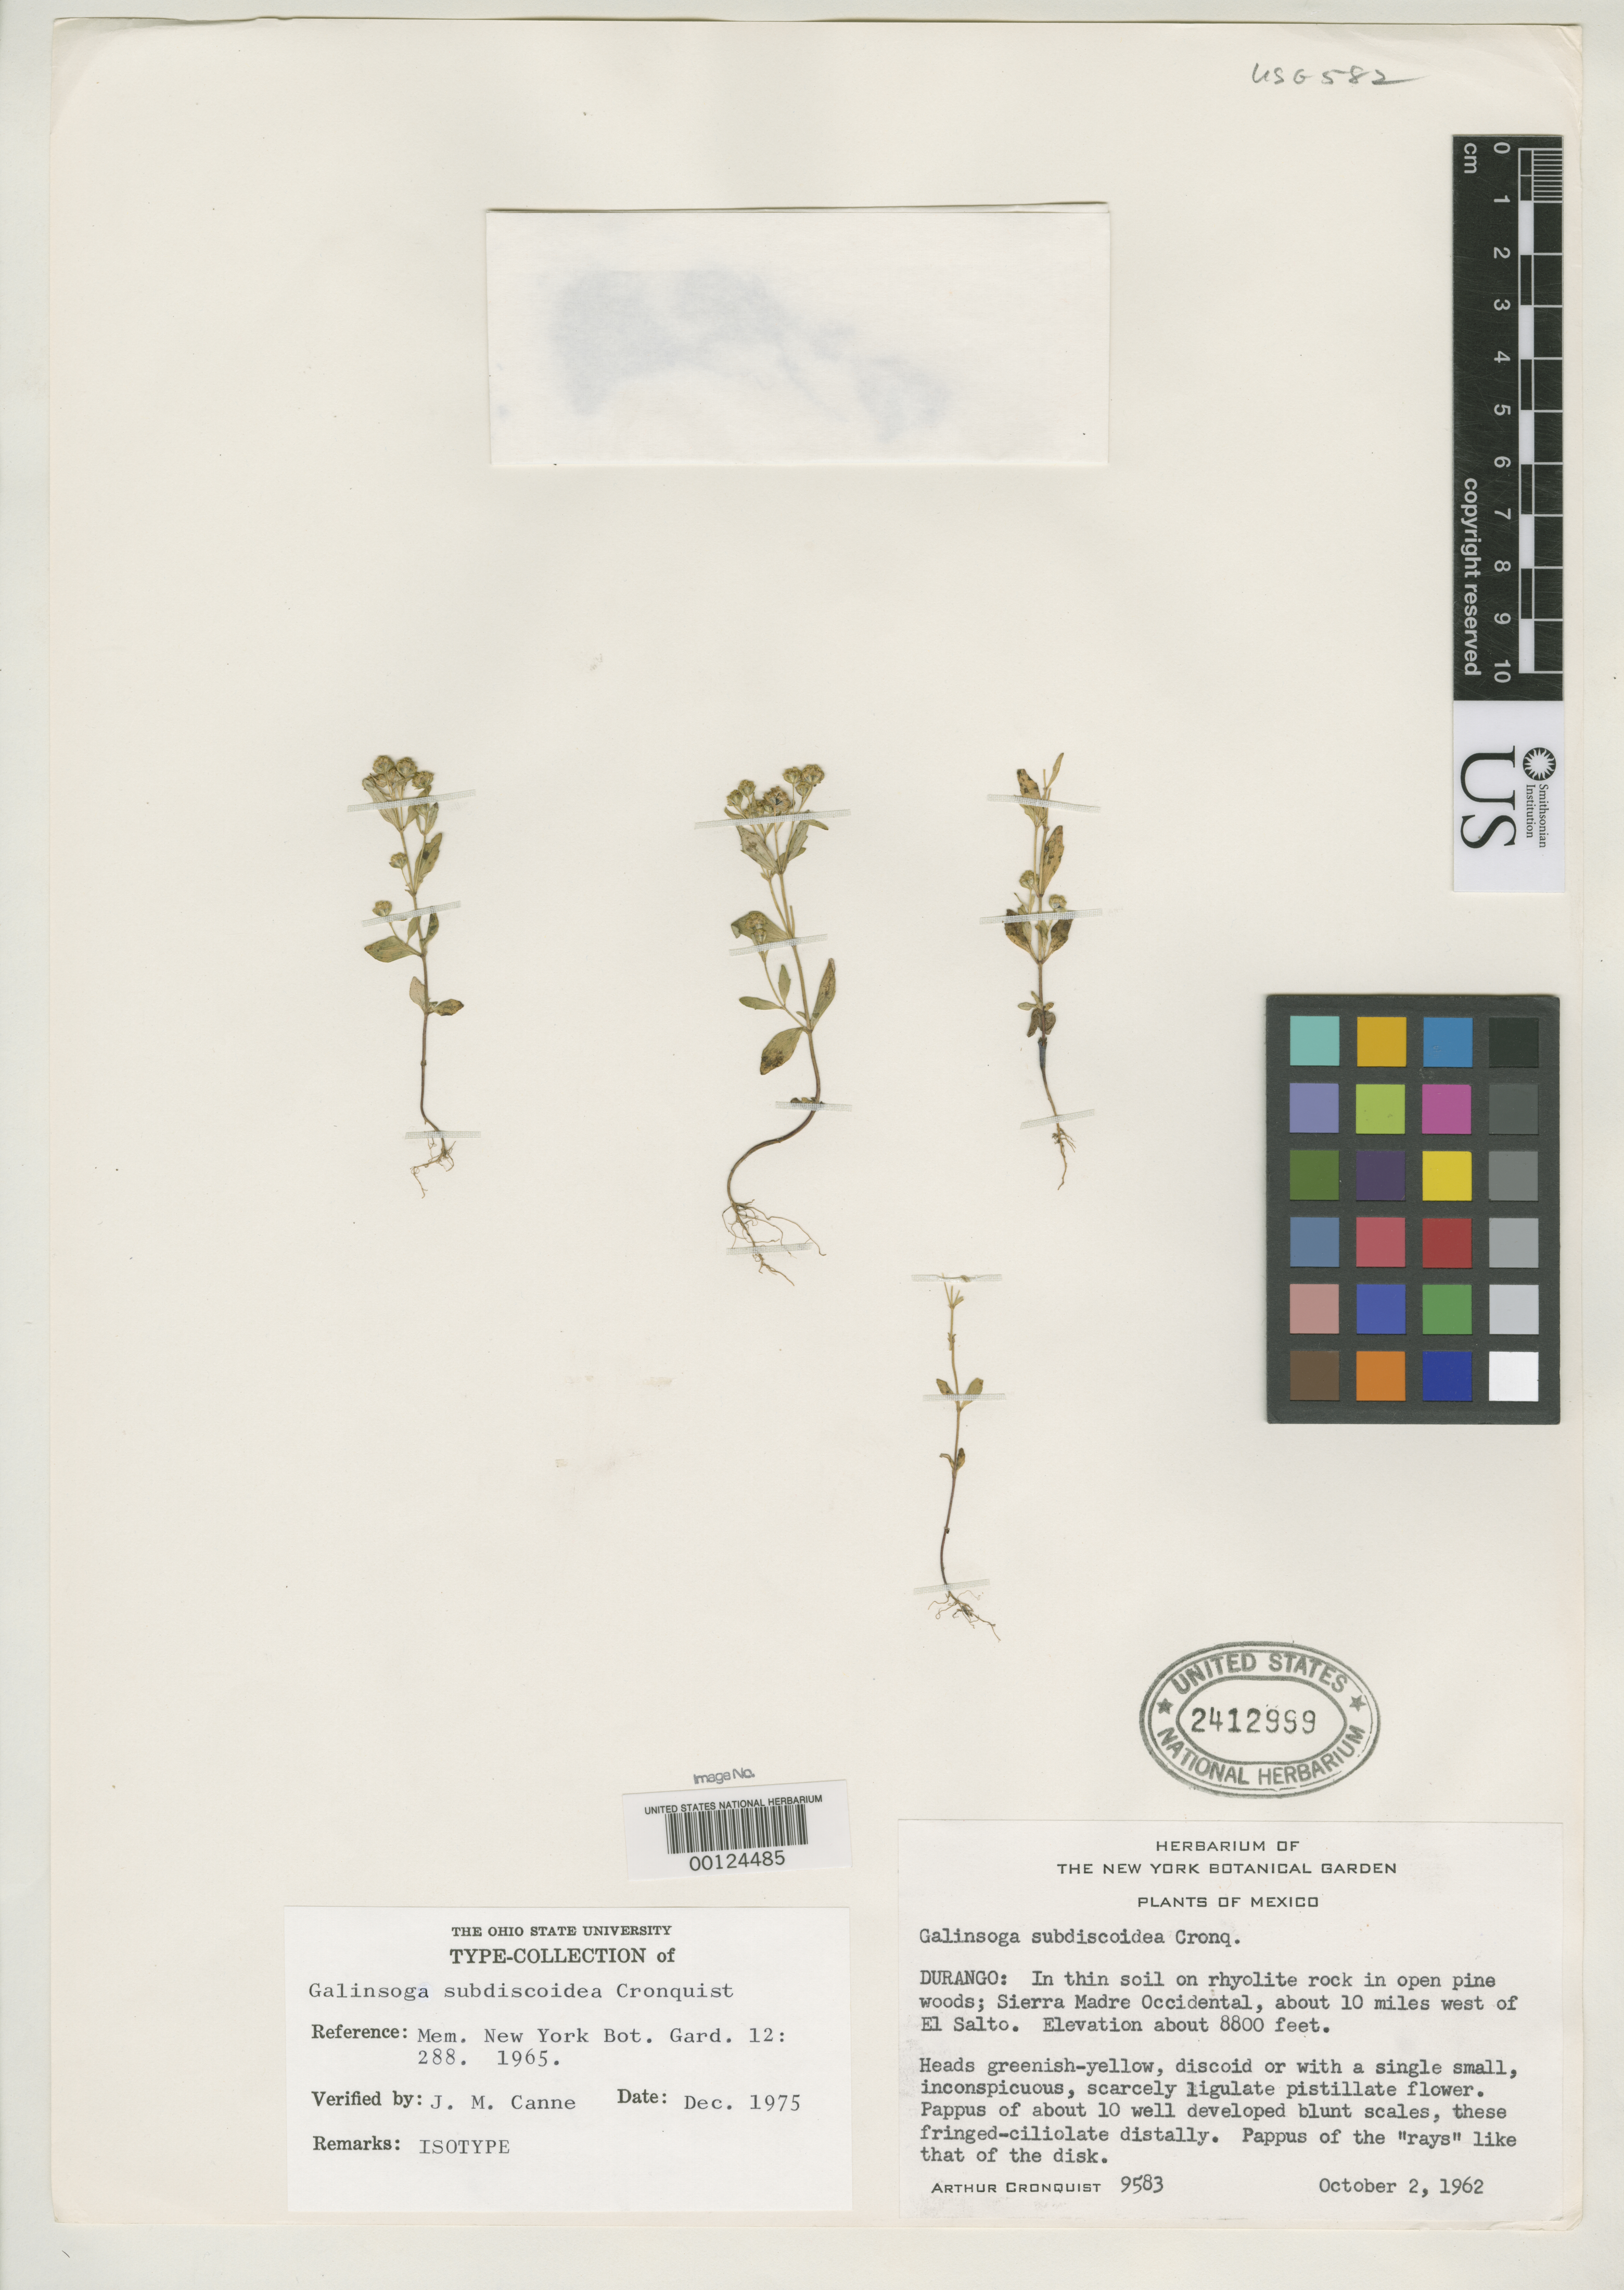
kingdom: Plantae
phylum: Tracheophyta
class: Magnoliopsida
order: Asterales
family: Asteraceae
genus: Galinsoga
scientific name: Galinsoga subdiscoidea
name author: Cronq.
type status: Isotype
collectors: A. J. Cronquist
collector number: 9583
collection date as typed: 02 Oct 1962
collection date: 1962-10-02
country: Mexico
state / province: Durango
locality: Sierra Madre Occidental, 10 mi. W of El Salto; alt. 8800 ft.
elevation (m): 2682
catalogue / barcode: US 2412999